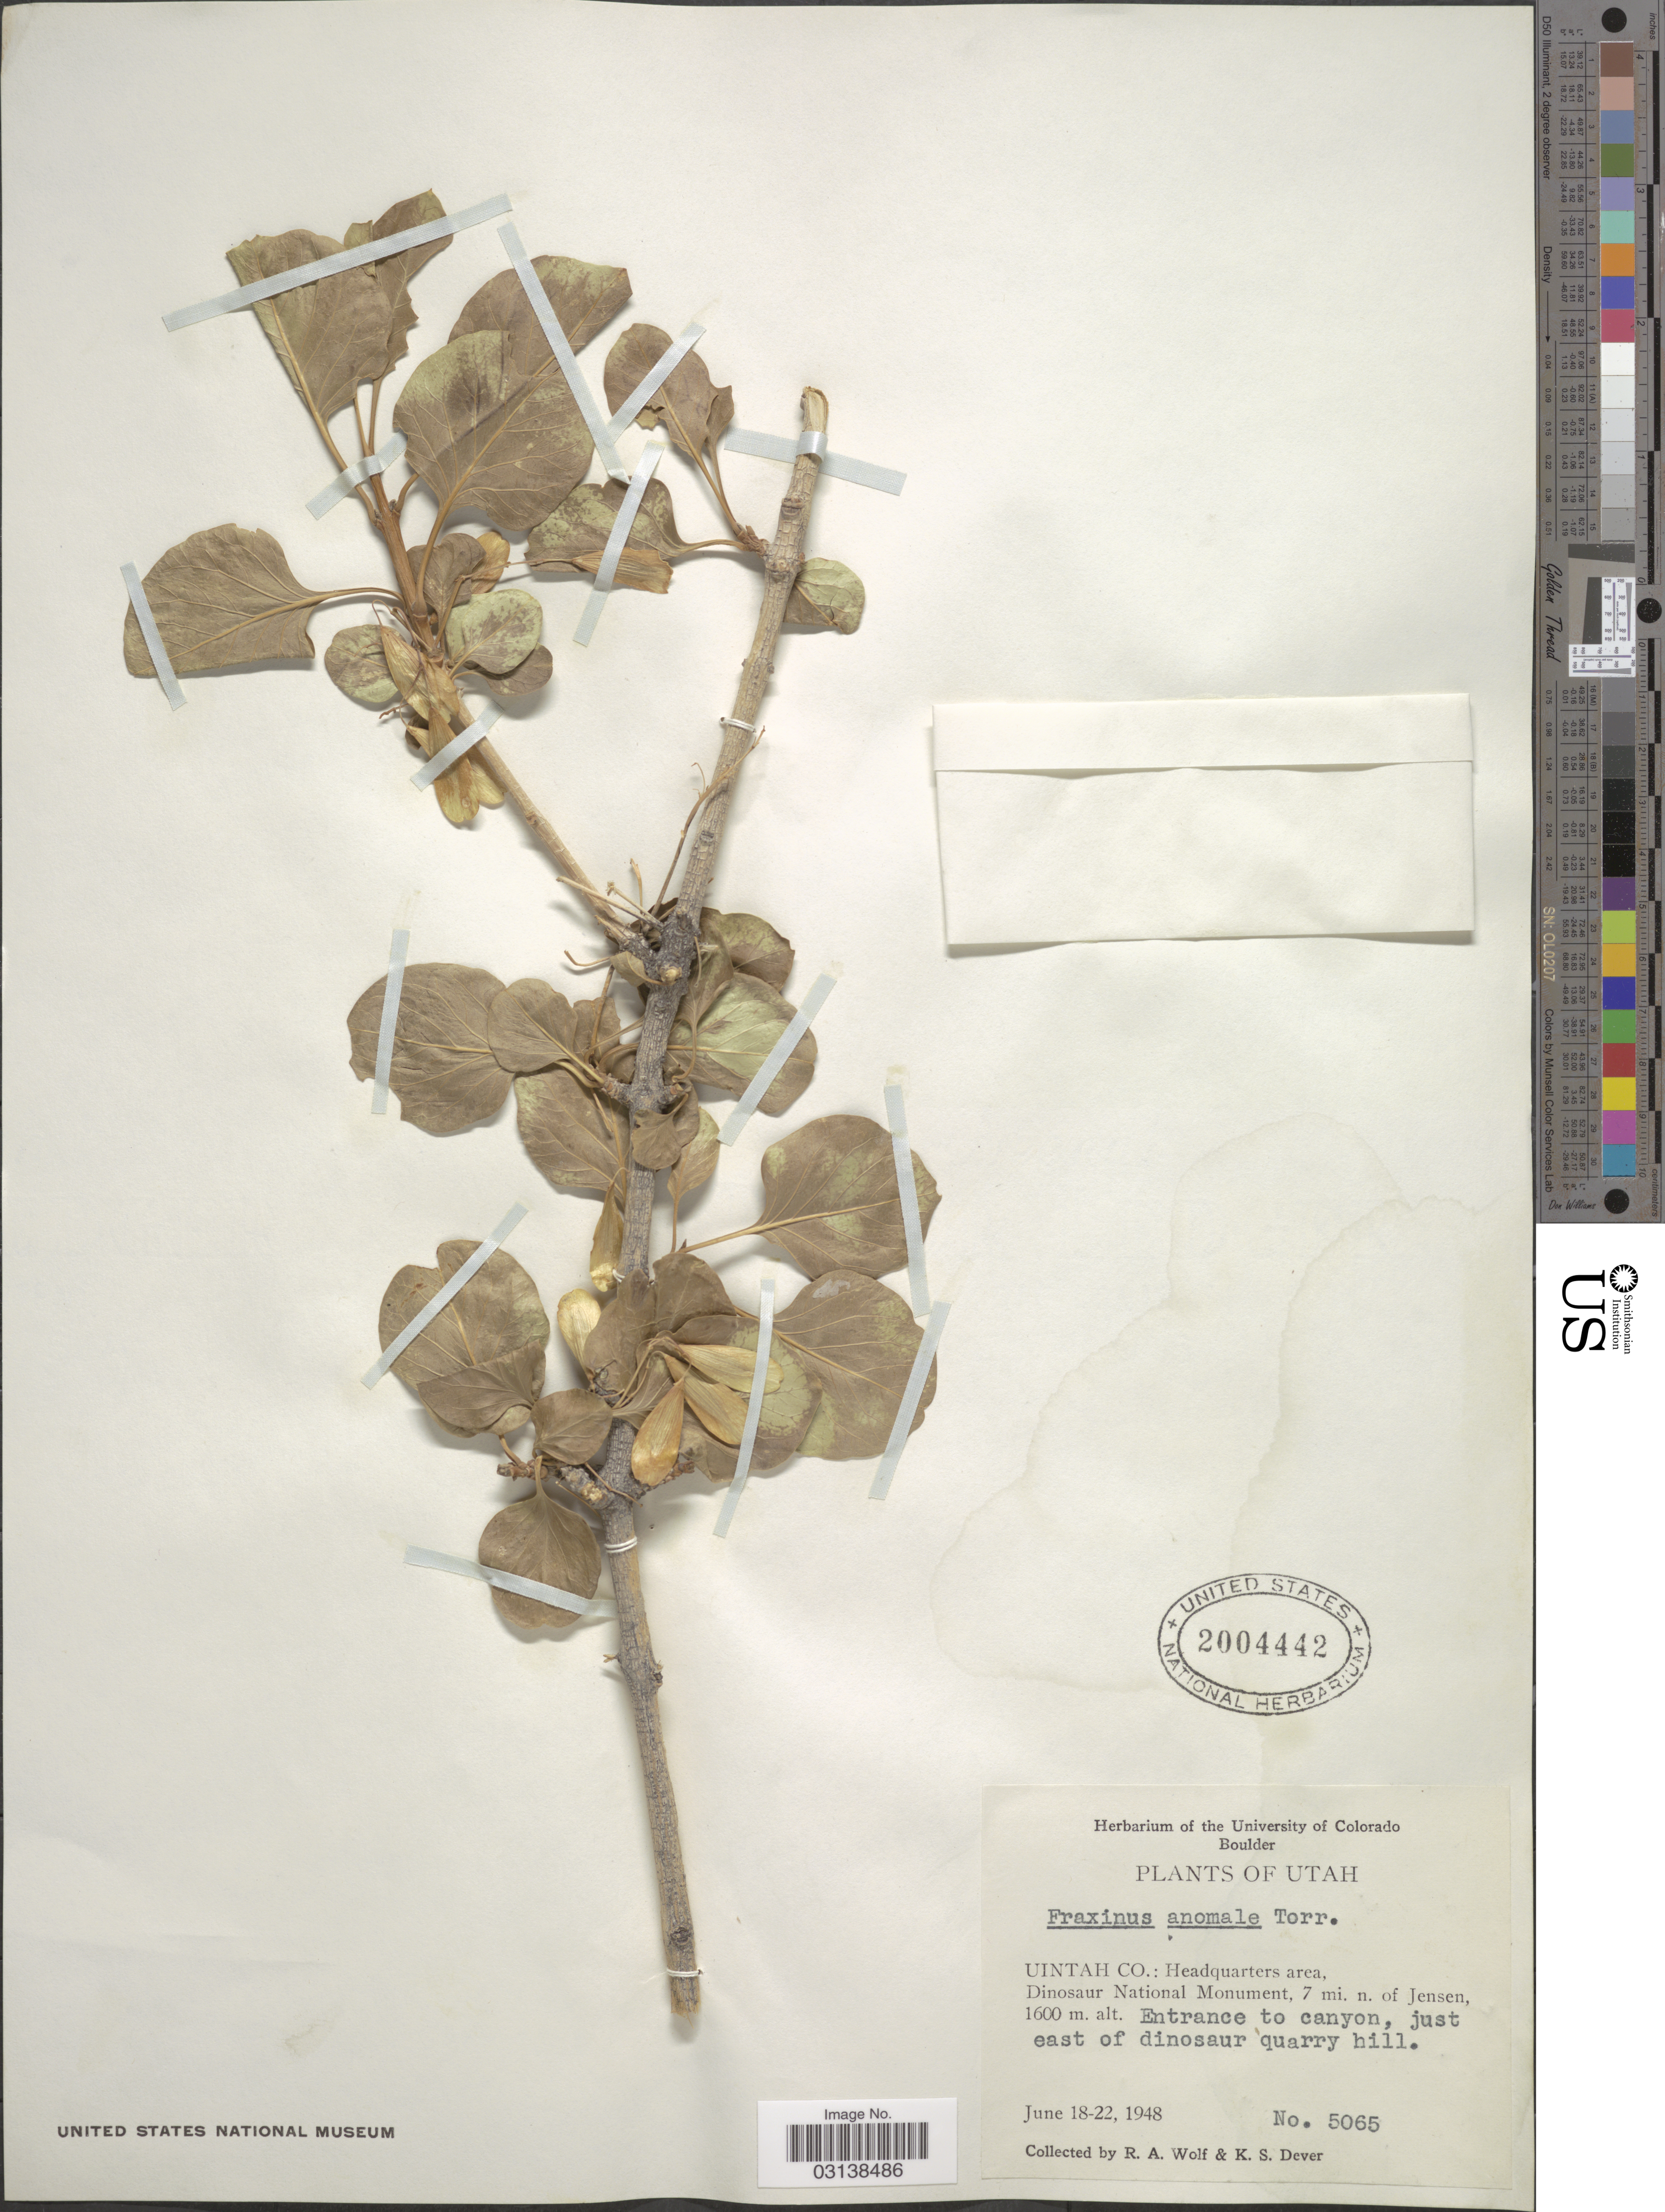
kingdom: Plantae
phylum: Tracheophyta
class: Magnoliopsida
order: Lamiales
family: Oleaceae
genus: Fraxinus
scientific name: Fraxinus anomala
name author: Torr. ex S. Watson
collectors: R. Wolf & K. Dever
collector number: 5065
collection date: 1948-06-18/1948-06-22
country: United States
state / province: Utah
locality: Uintah Co.: Headquarters area, Dinosaur National Monument, 7 mi. n. of Jensen, Entrance to canyon, just east of dinosaur quarry hill.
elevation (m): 1600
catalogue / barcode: US 2004442